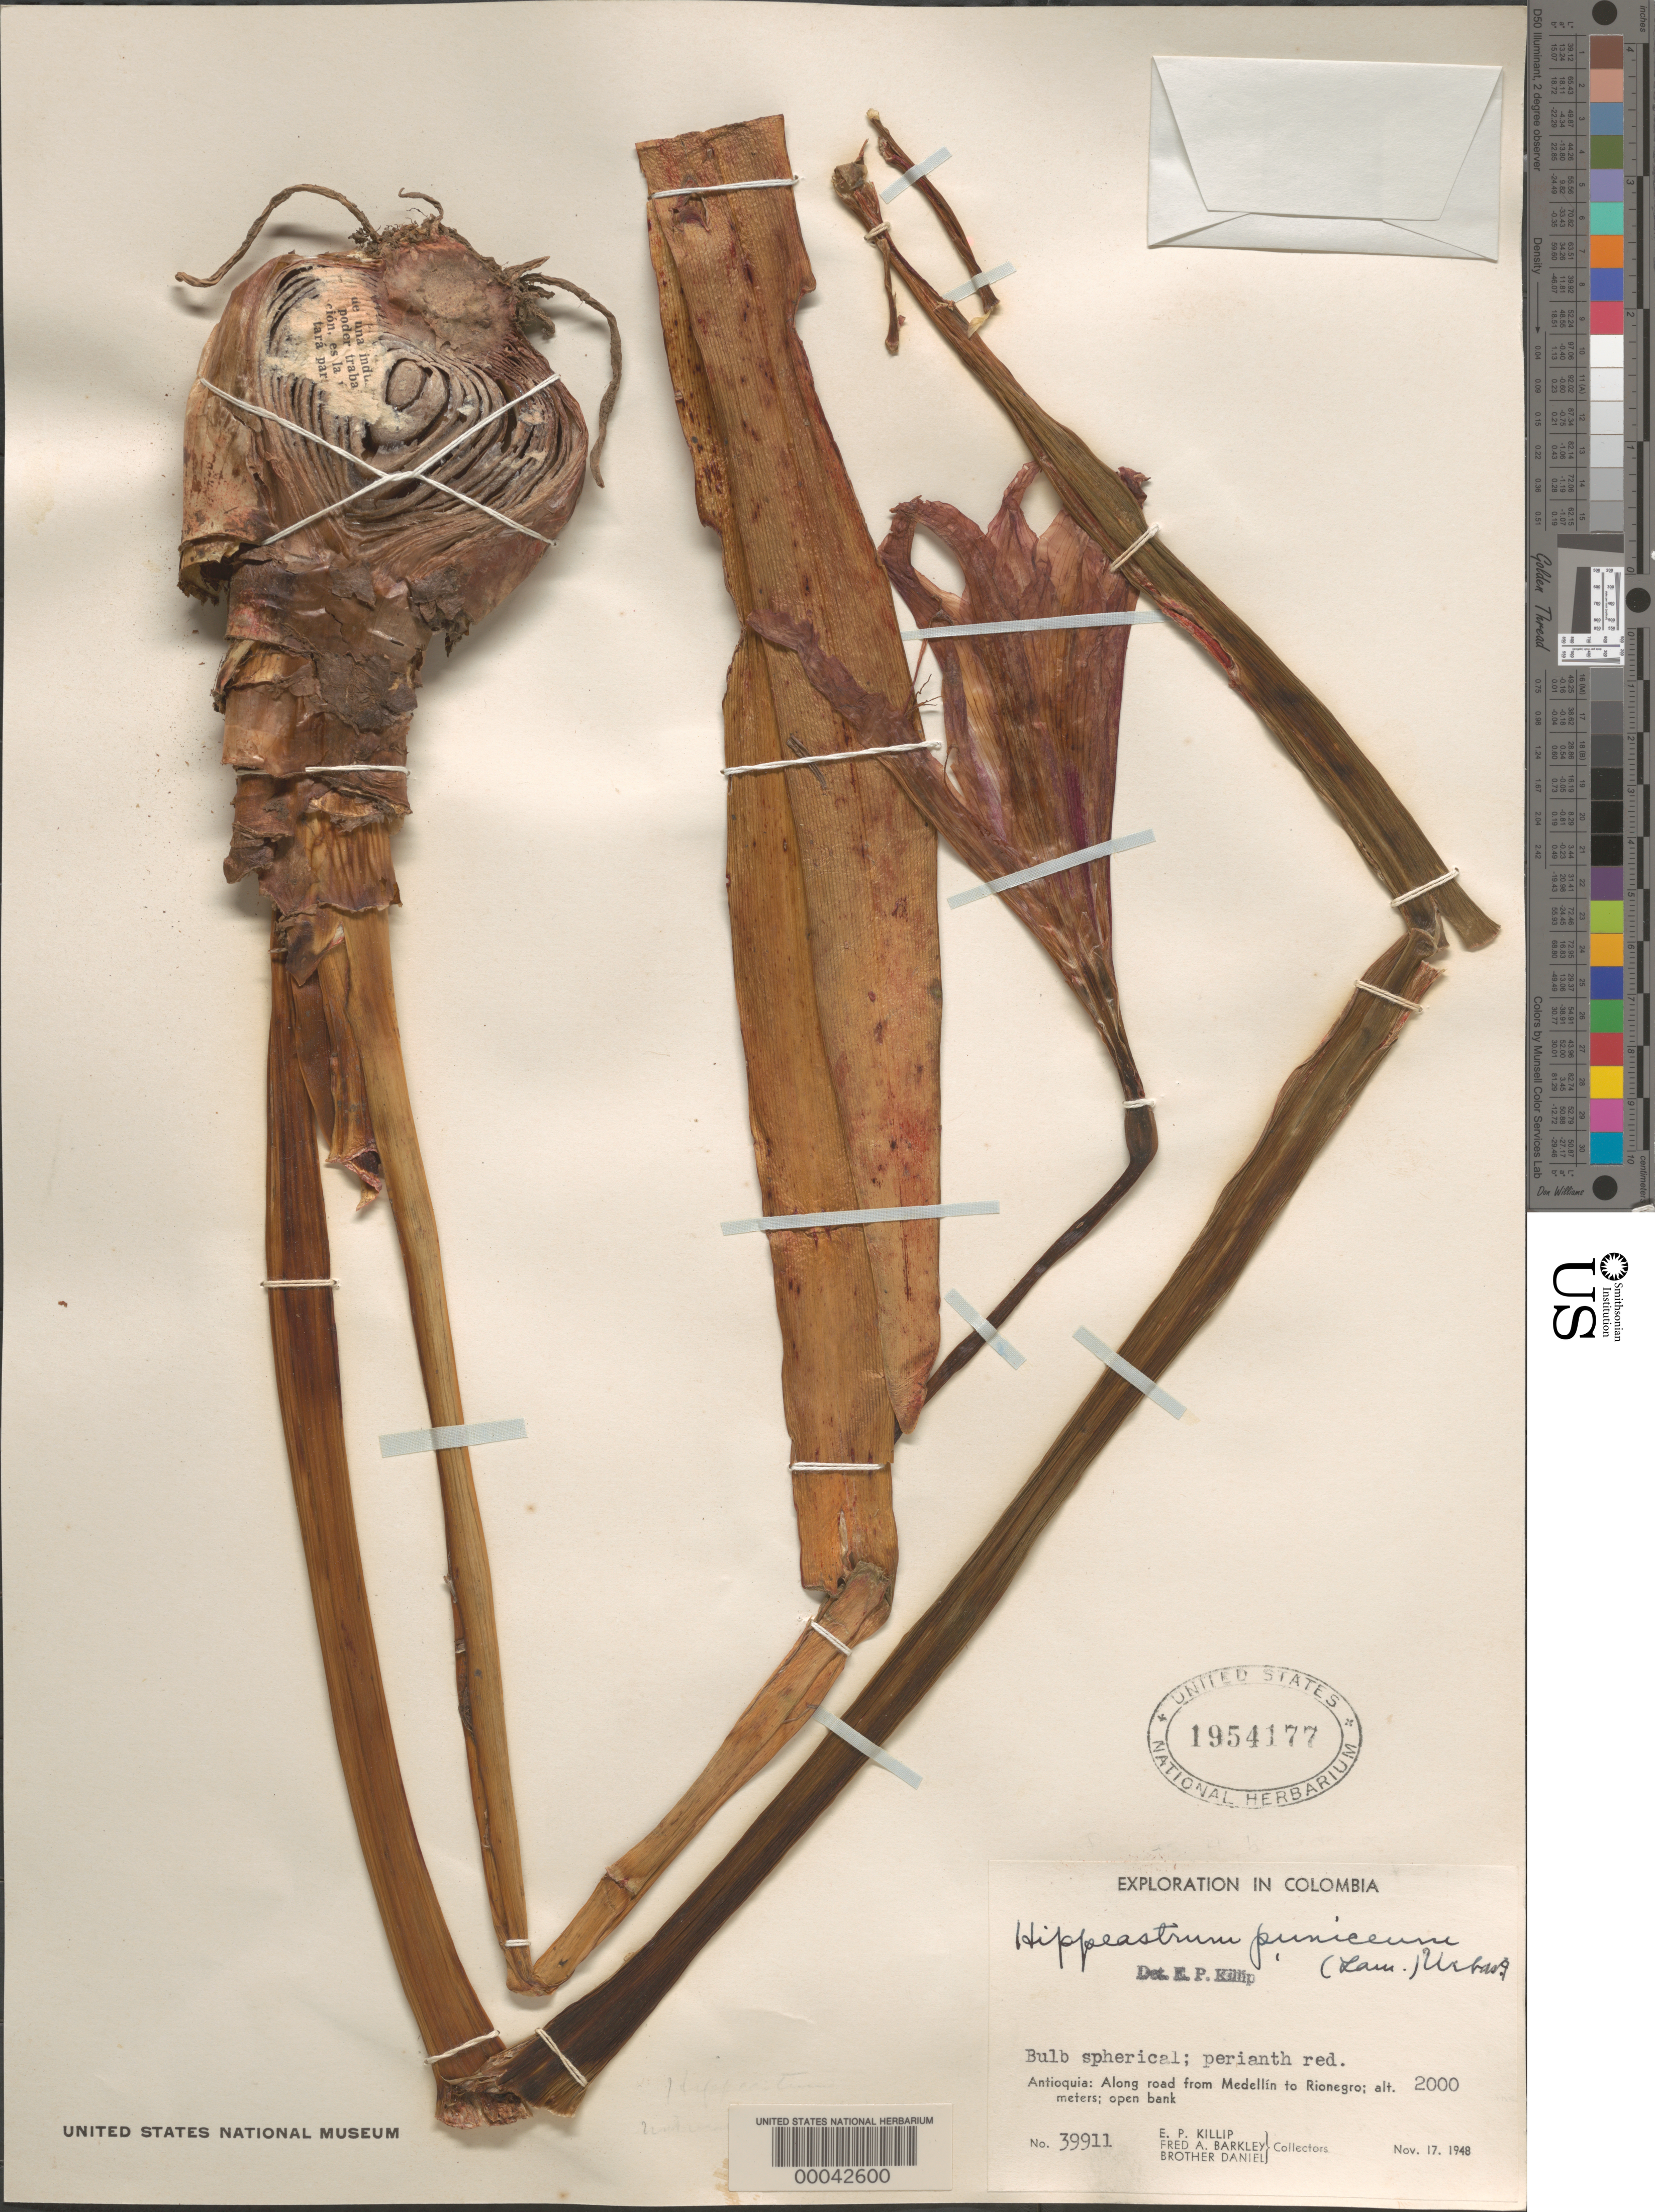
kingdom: Plantae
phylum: Tracheophyta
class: Liliopsida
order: Asparagales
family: Amaryllidaceae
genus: Hippeastrum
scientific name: Hippeastrum puniceum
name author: (Lam.) Voss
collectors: E. P. Killip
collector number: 39911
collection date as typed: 17 Nov 1948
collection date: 1948-11-17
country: Colombia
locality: Along road from Mellin to Rio Negro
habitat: Open bank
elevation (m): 2000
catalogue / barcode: US 1954177